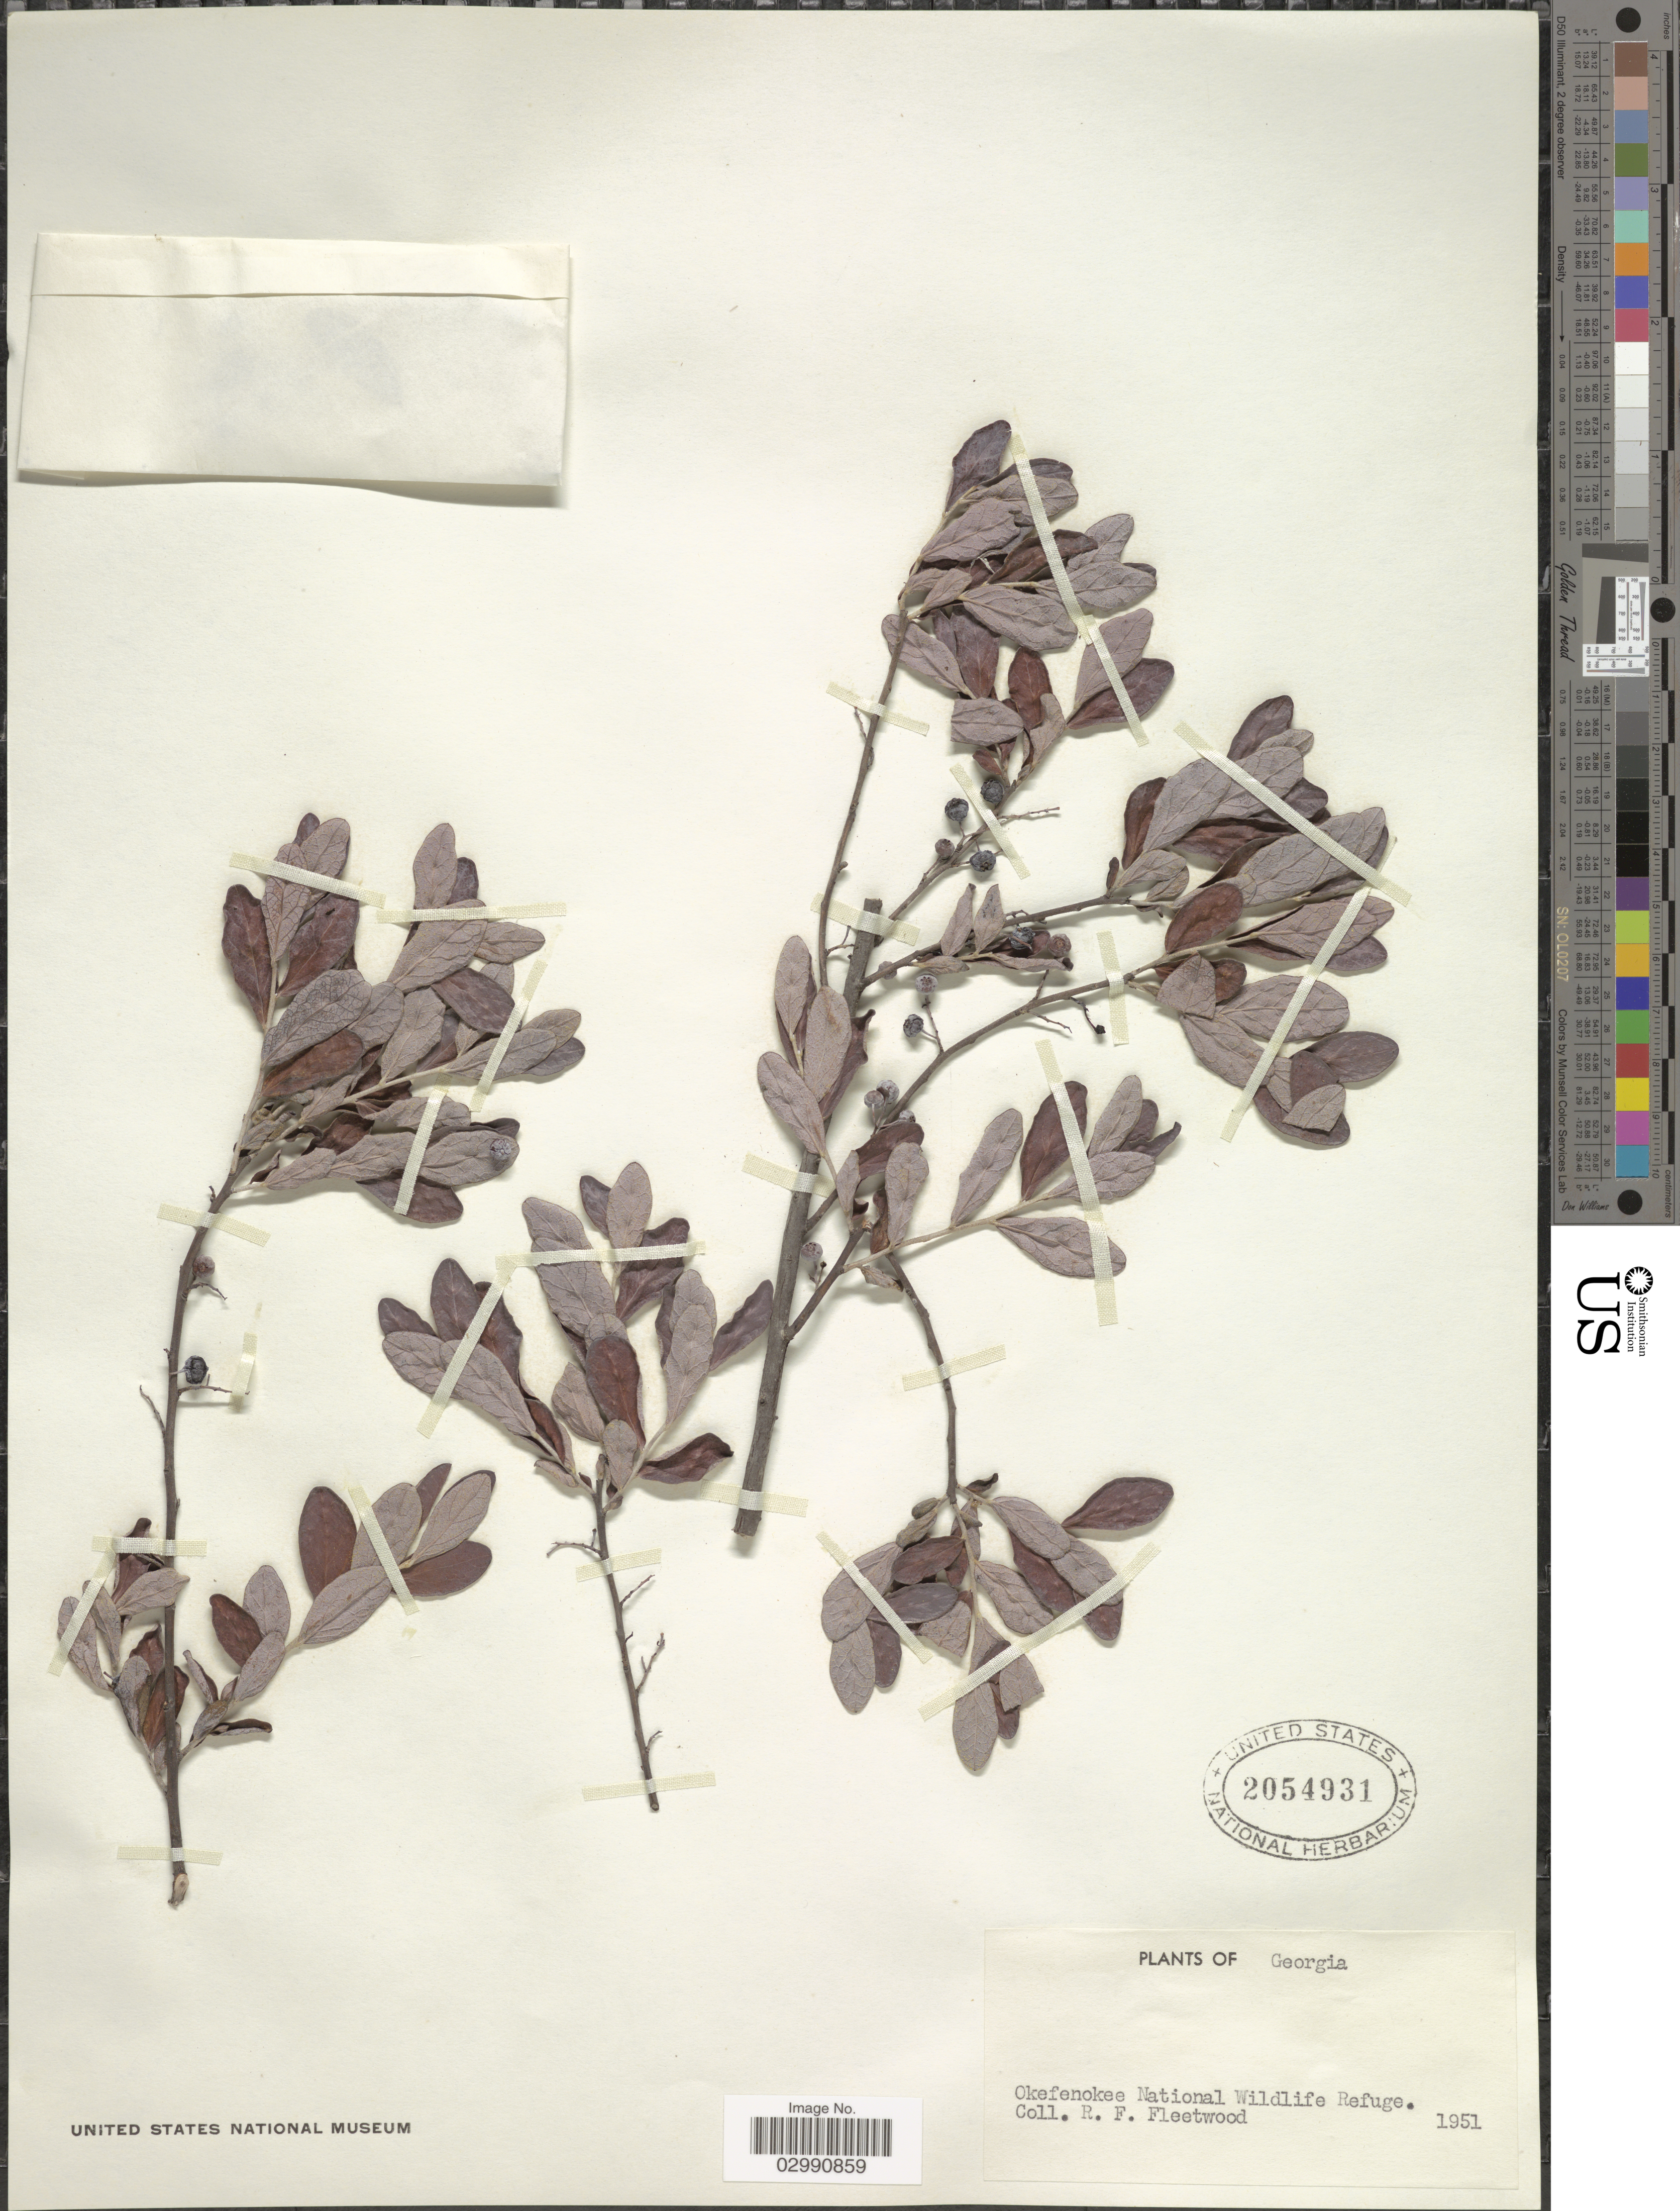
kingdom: Plantae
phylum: Tracheophyta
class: Magnoliopsida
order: Ericales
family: Ericaceae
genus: Vaccinium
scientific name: Vaccinium sp.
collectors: R. Fleetwood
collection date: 1951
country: United States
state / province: Georgia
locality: Okefenokee National Wildlife Refuge.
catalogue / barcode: US 2054931